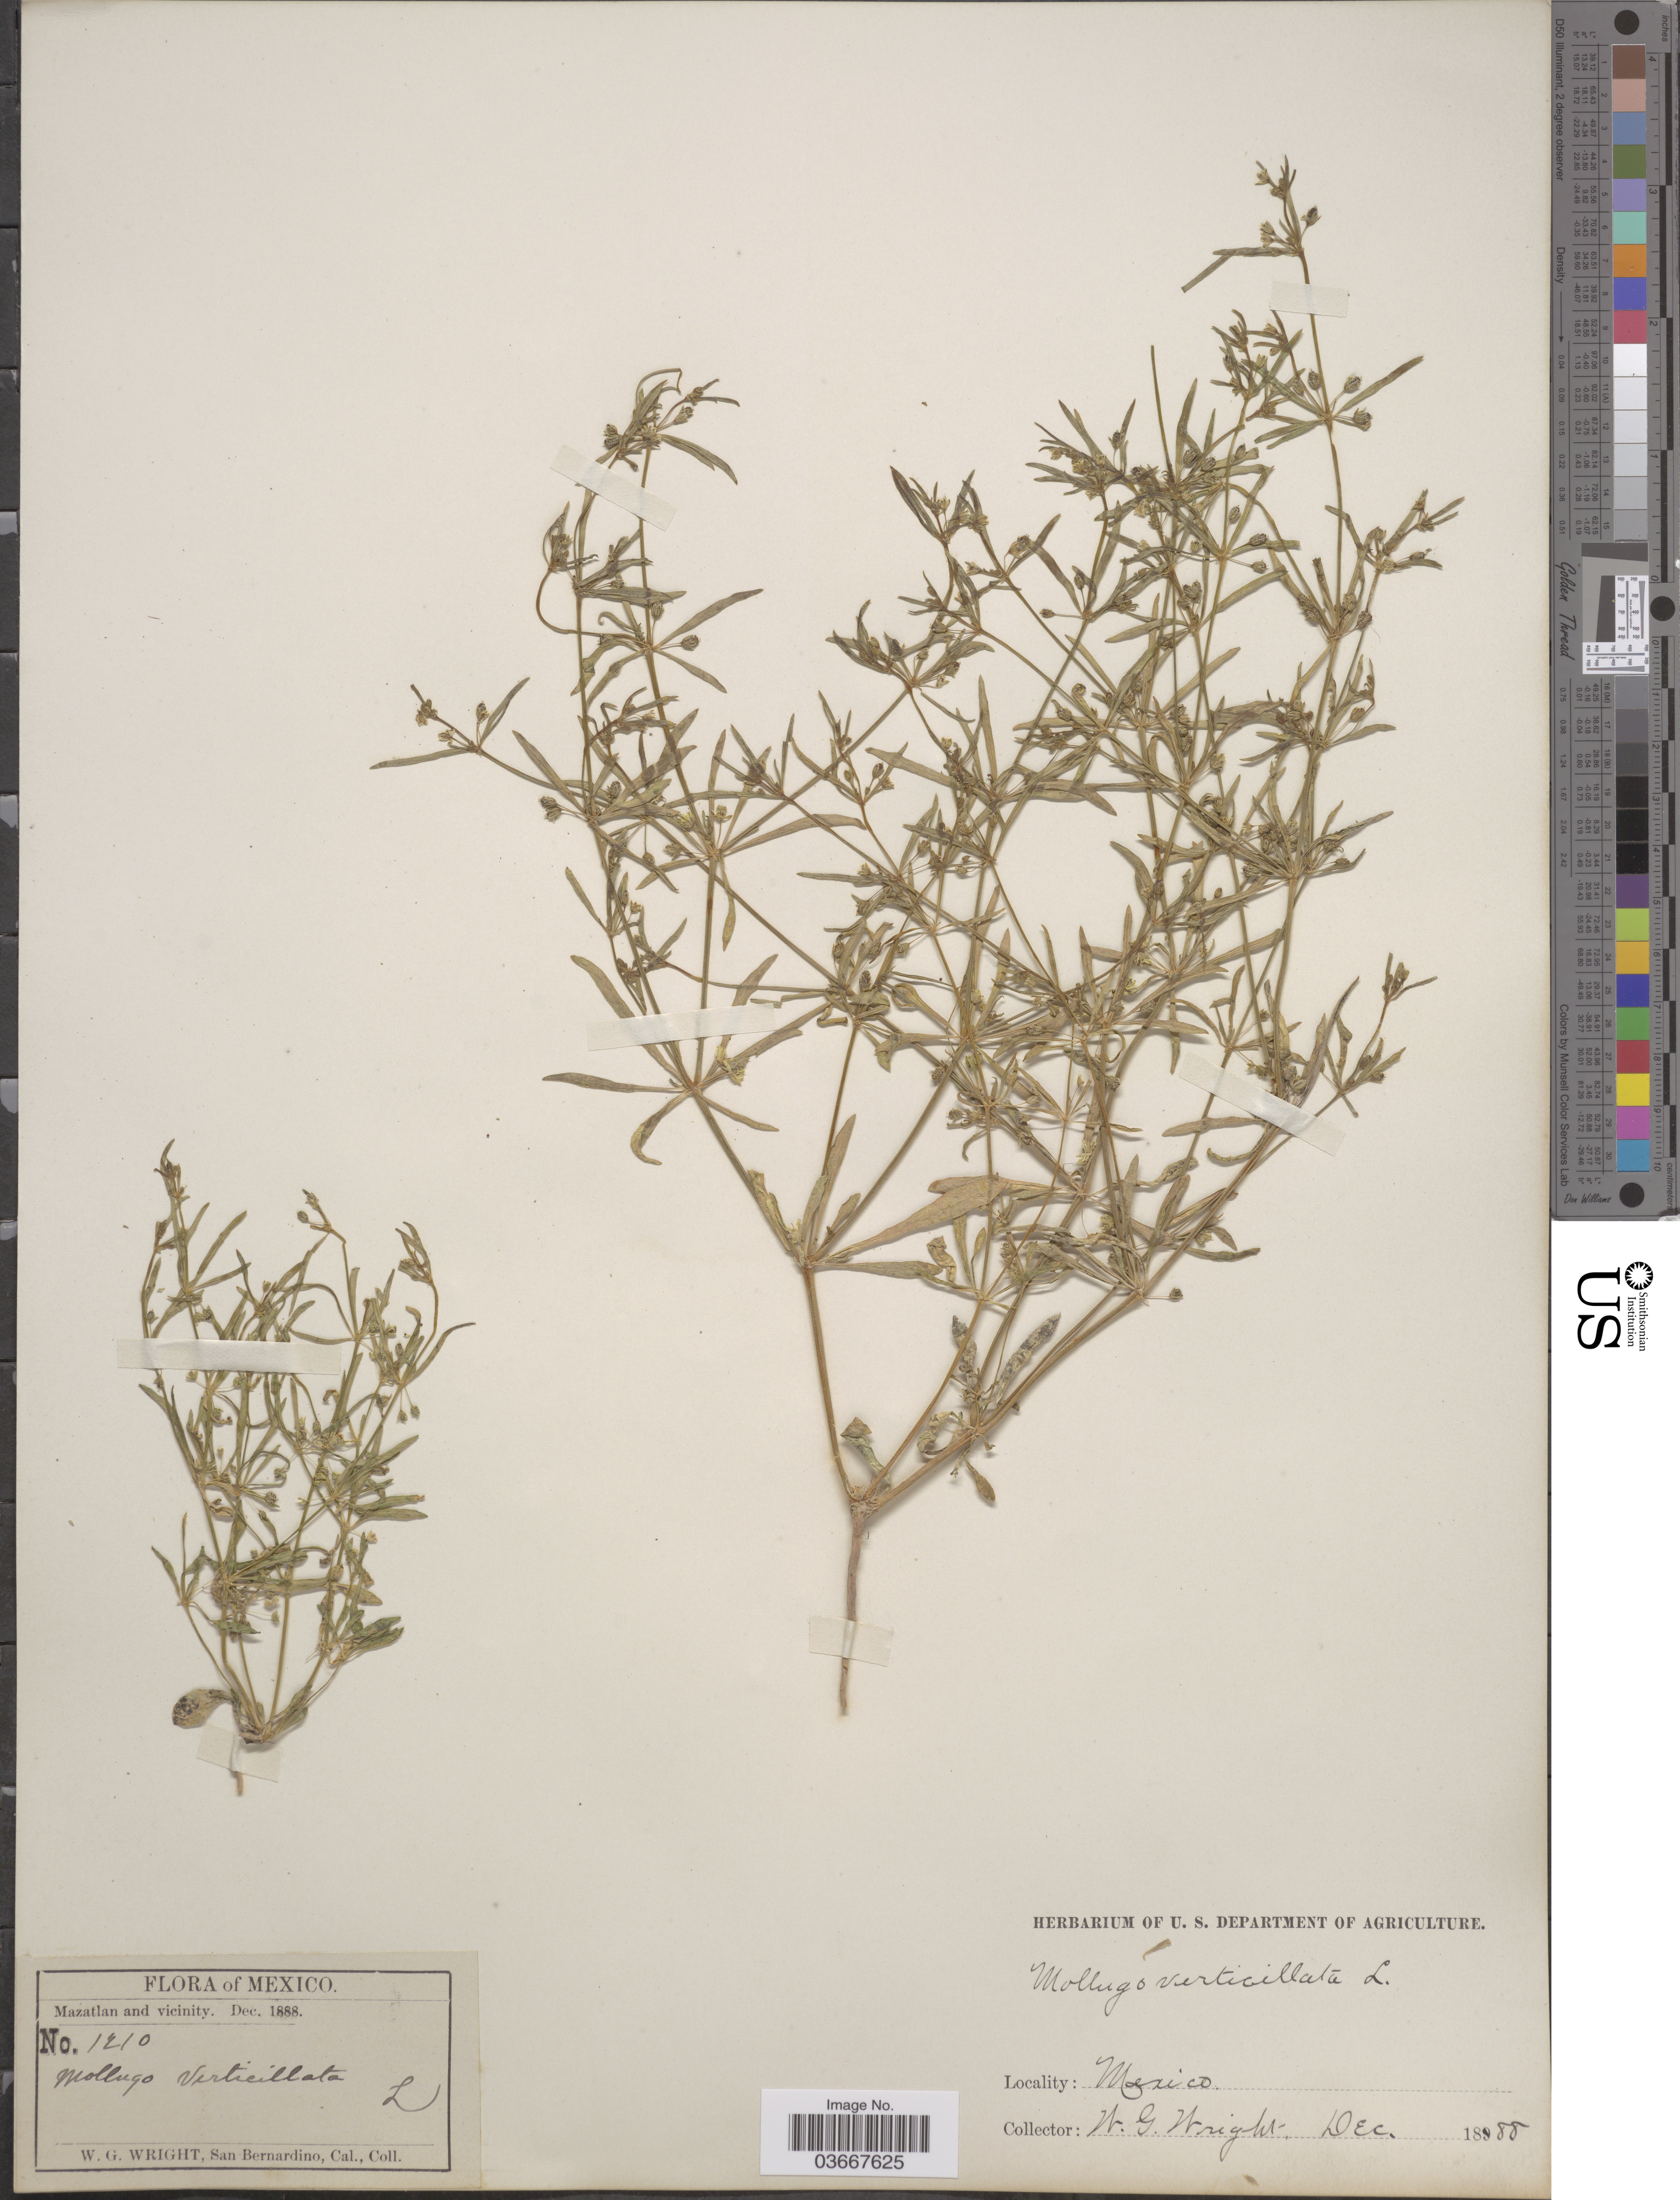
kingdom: Plantae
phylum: Tracheophyta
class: Magnoliopsida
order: Caryophyllales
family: Molluginaceae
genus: Mollugo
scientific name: Mollugo verticillata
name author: L.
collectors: W. G. Wright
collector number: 1210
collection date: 1888-12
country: Mexico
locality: Mazatlan and vicinity.